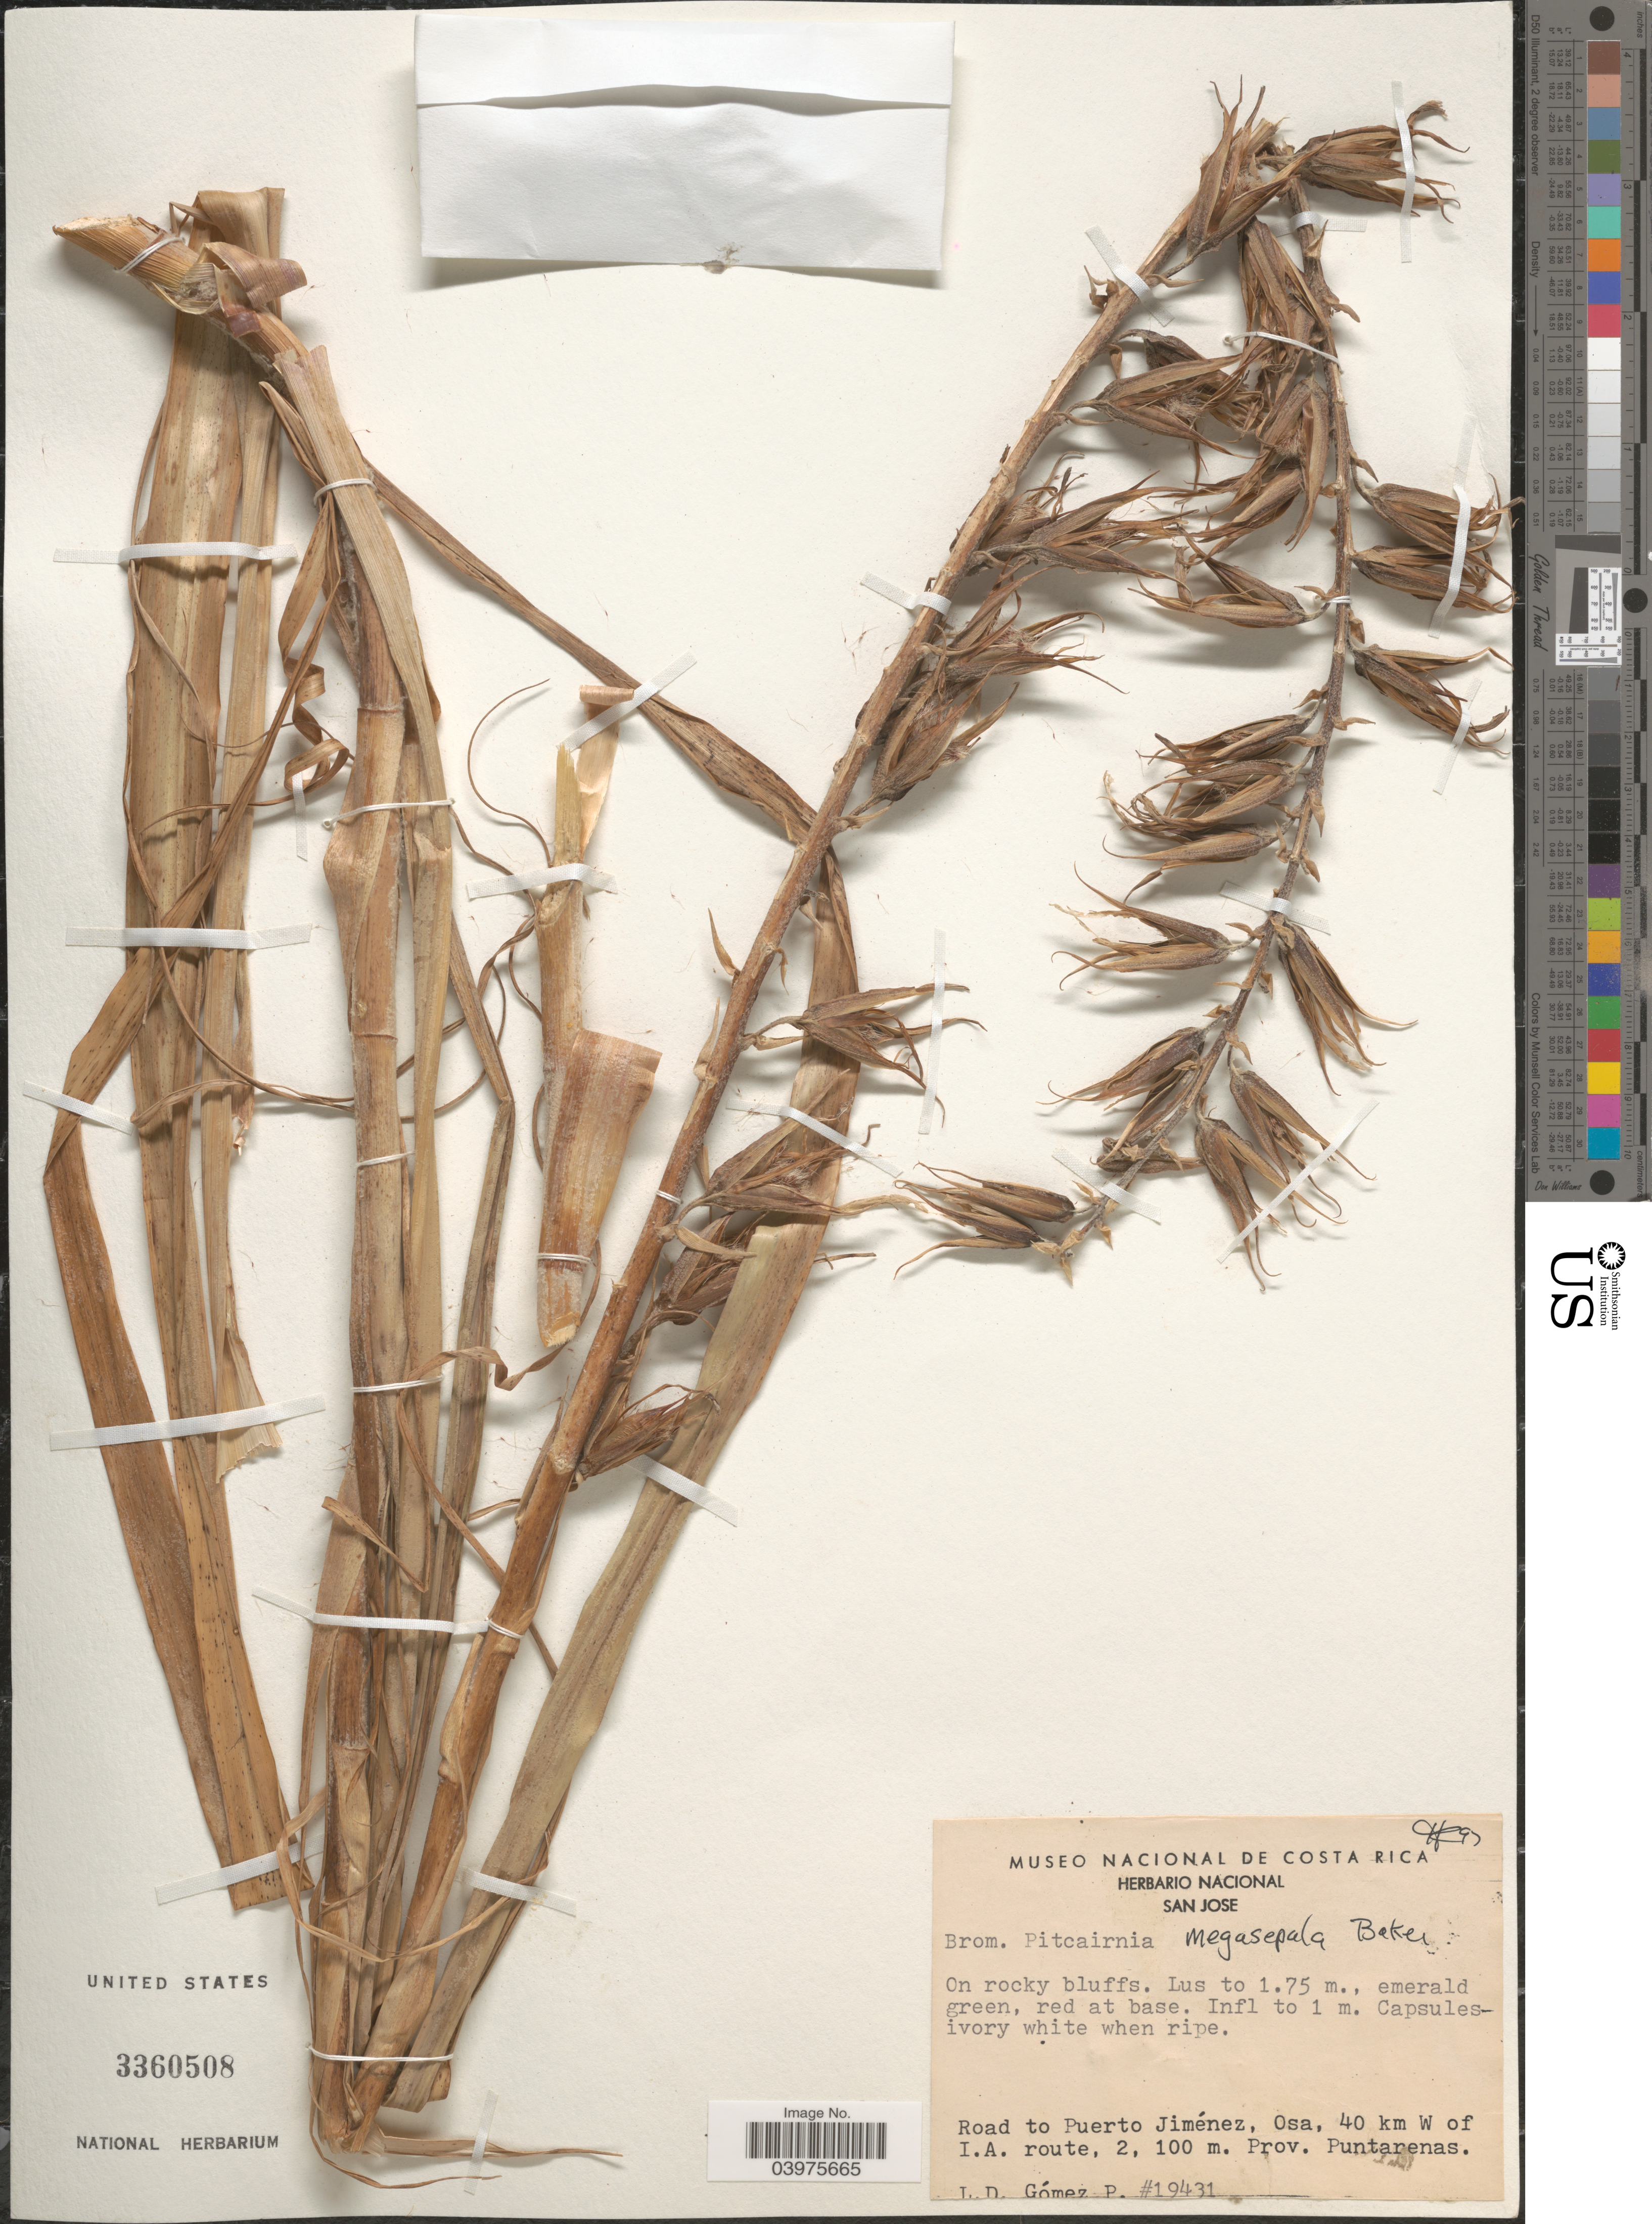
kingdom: Plantae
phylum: Tracheophyta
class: Liliopsida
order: Poales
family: Bromeliaceae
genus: Pitcairnia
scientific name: Pitcairnia megasepala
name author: Baker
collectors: L. D. Gómez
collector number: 19431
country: Costa Rica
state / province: Puntarenas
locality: Road to Puerto Jiménez, Osa, 40 km W of I.A. route, 2.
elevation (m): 100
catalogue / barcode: US 3360508